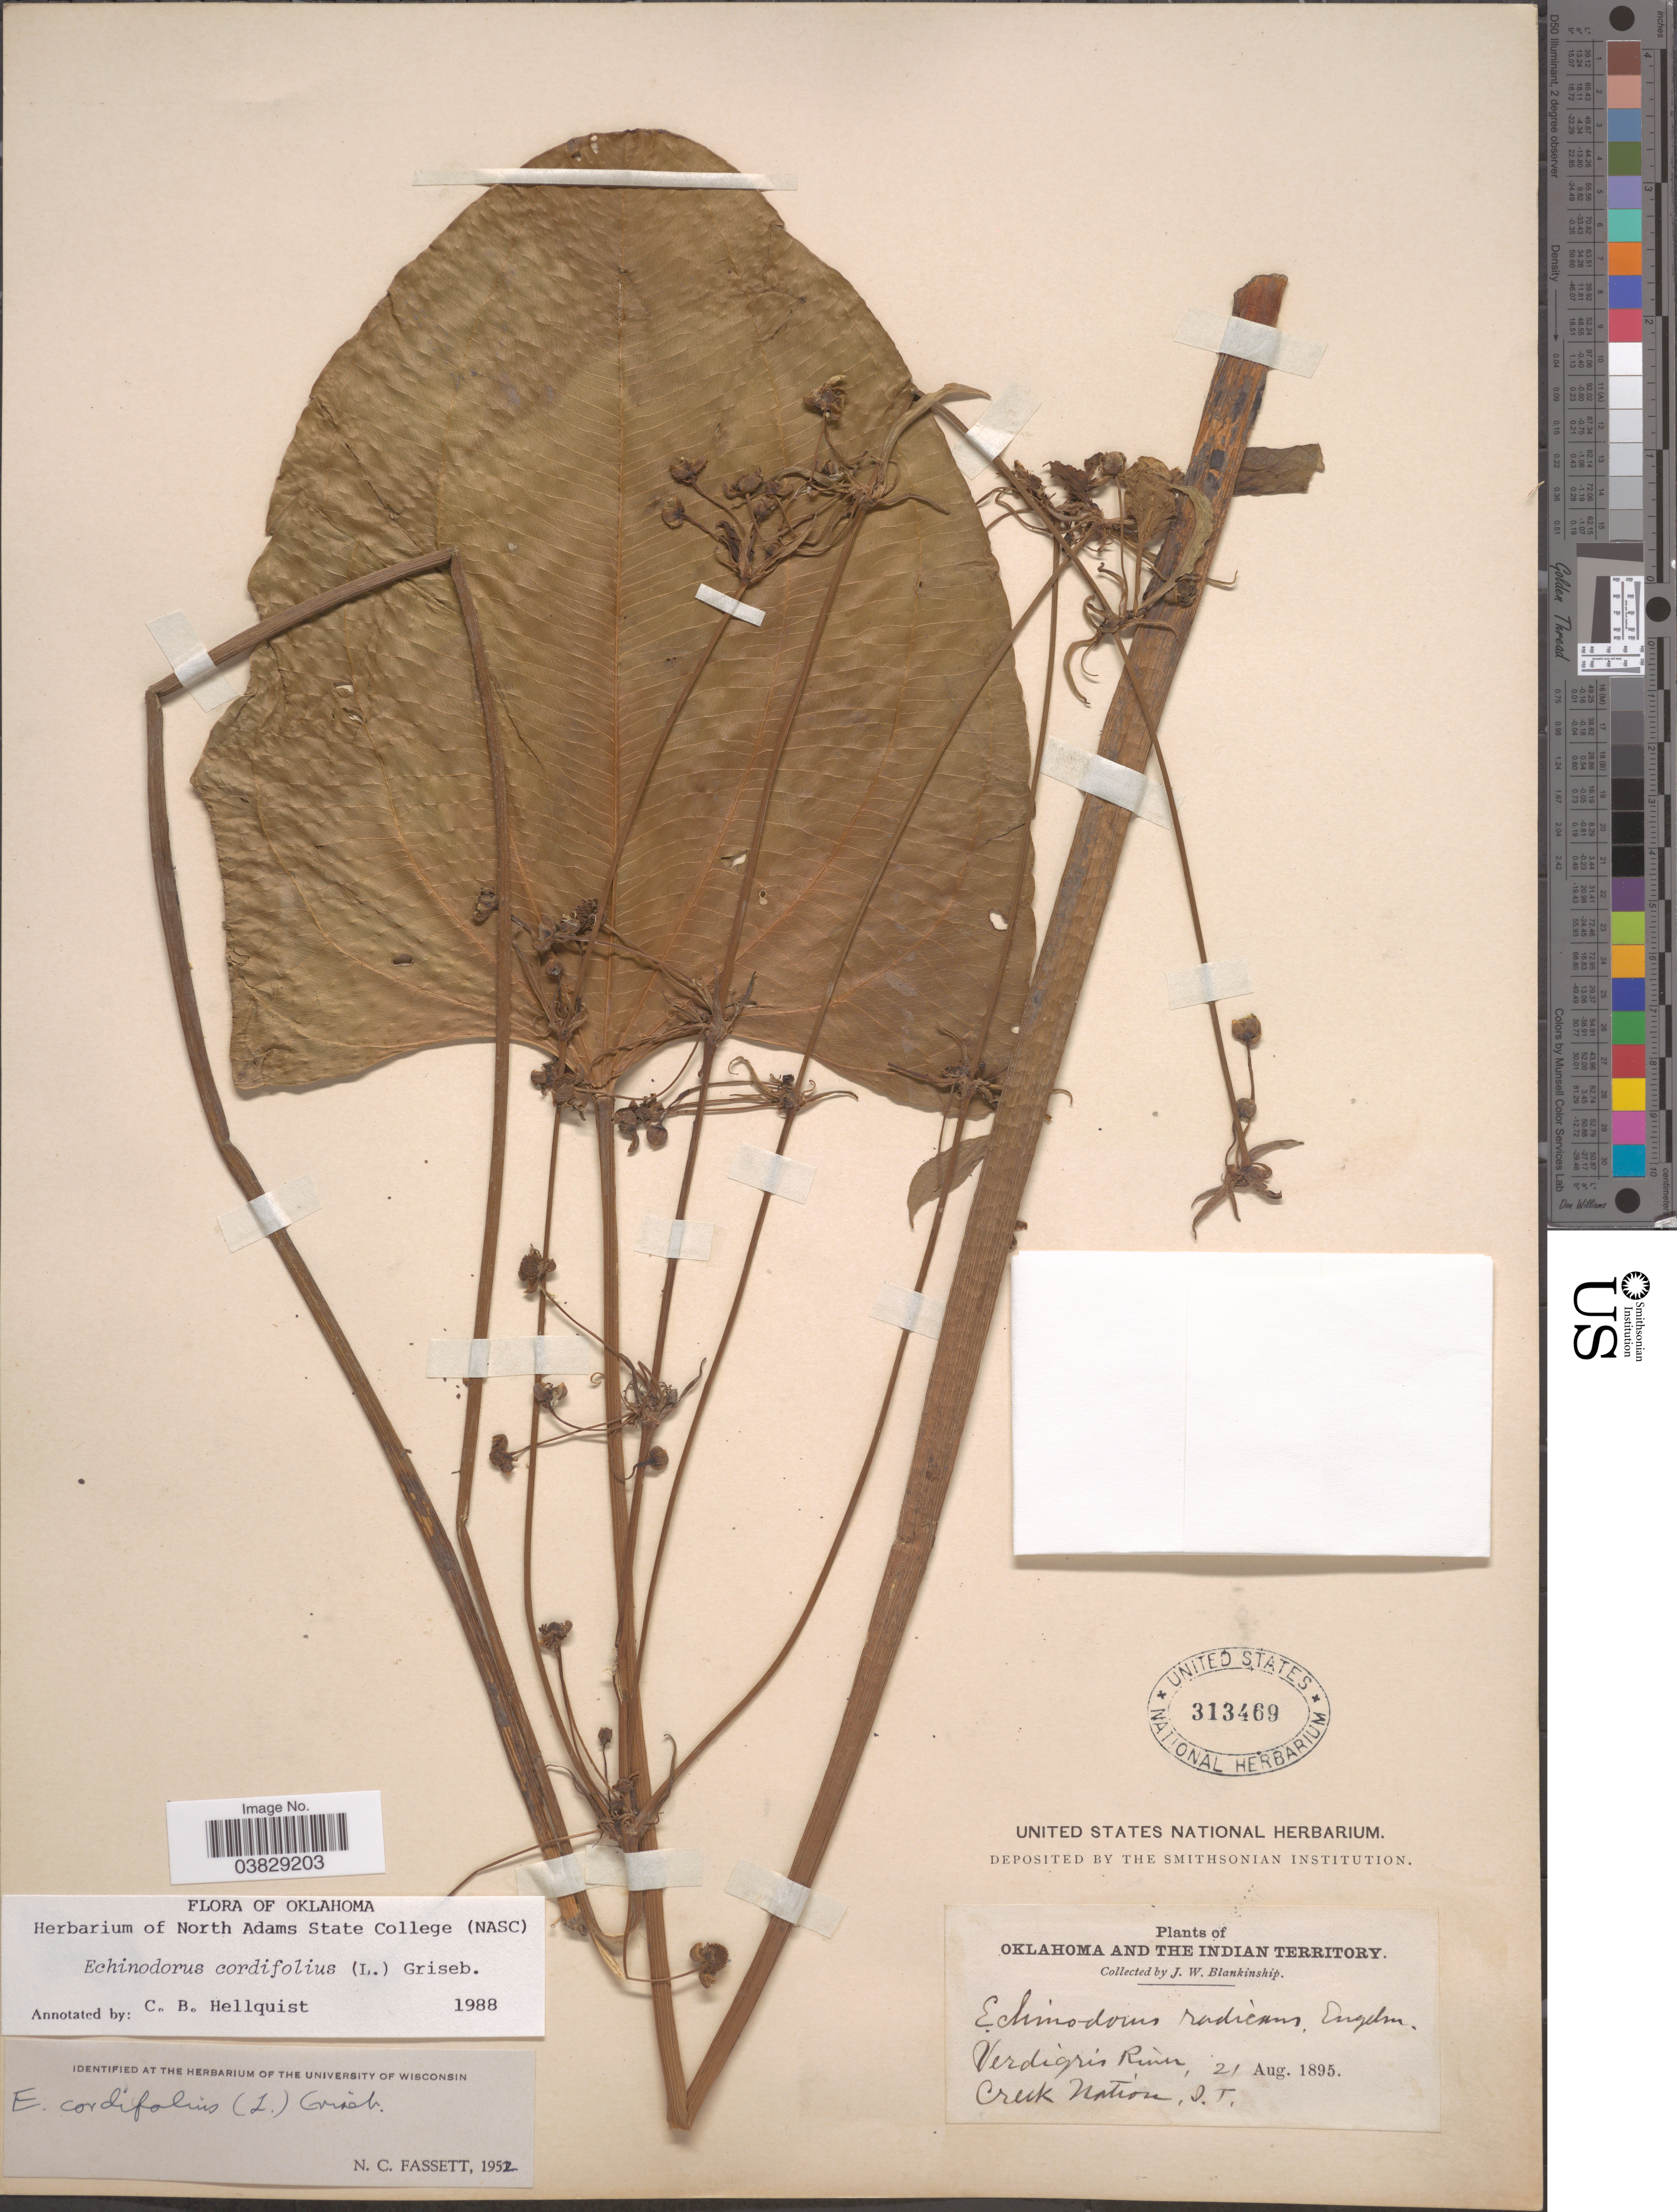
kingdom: Plantae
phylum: Tracheophyta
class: Liliopsida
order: Alismatales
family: Alismataceae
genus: Echinodorus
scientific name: Echinodorus cordifolius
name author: (L.) Griseb.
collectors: J. W. Blankinship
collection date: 1895-08-21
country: United States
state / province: Oklahoma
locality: Indian Territory. Verdigris River, Creek Nation, I. T.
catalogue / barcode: US 313469